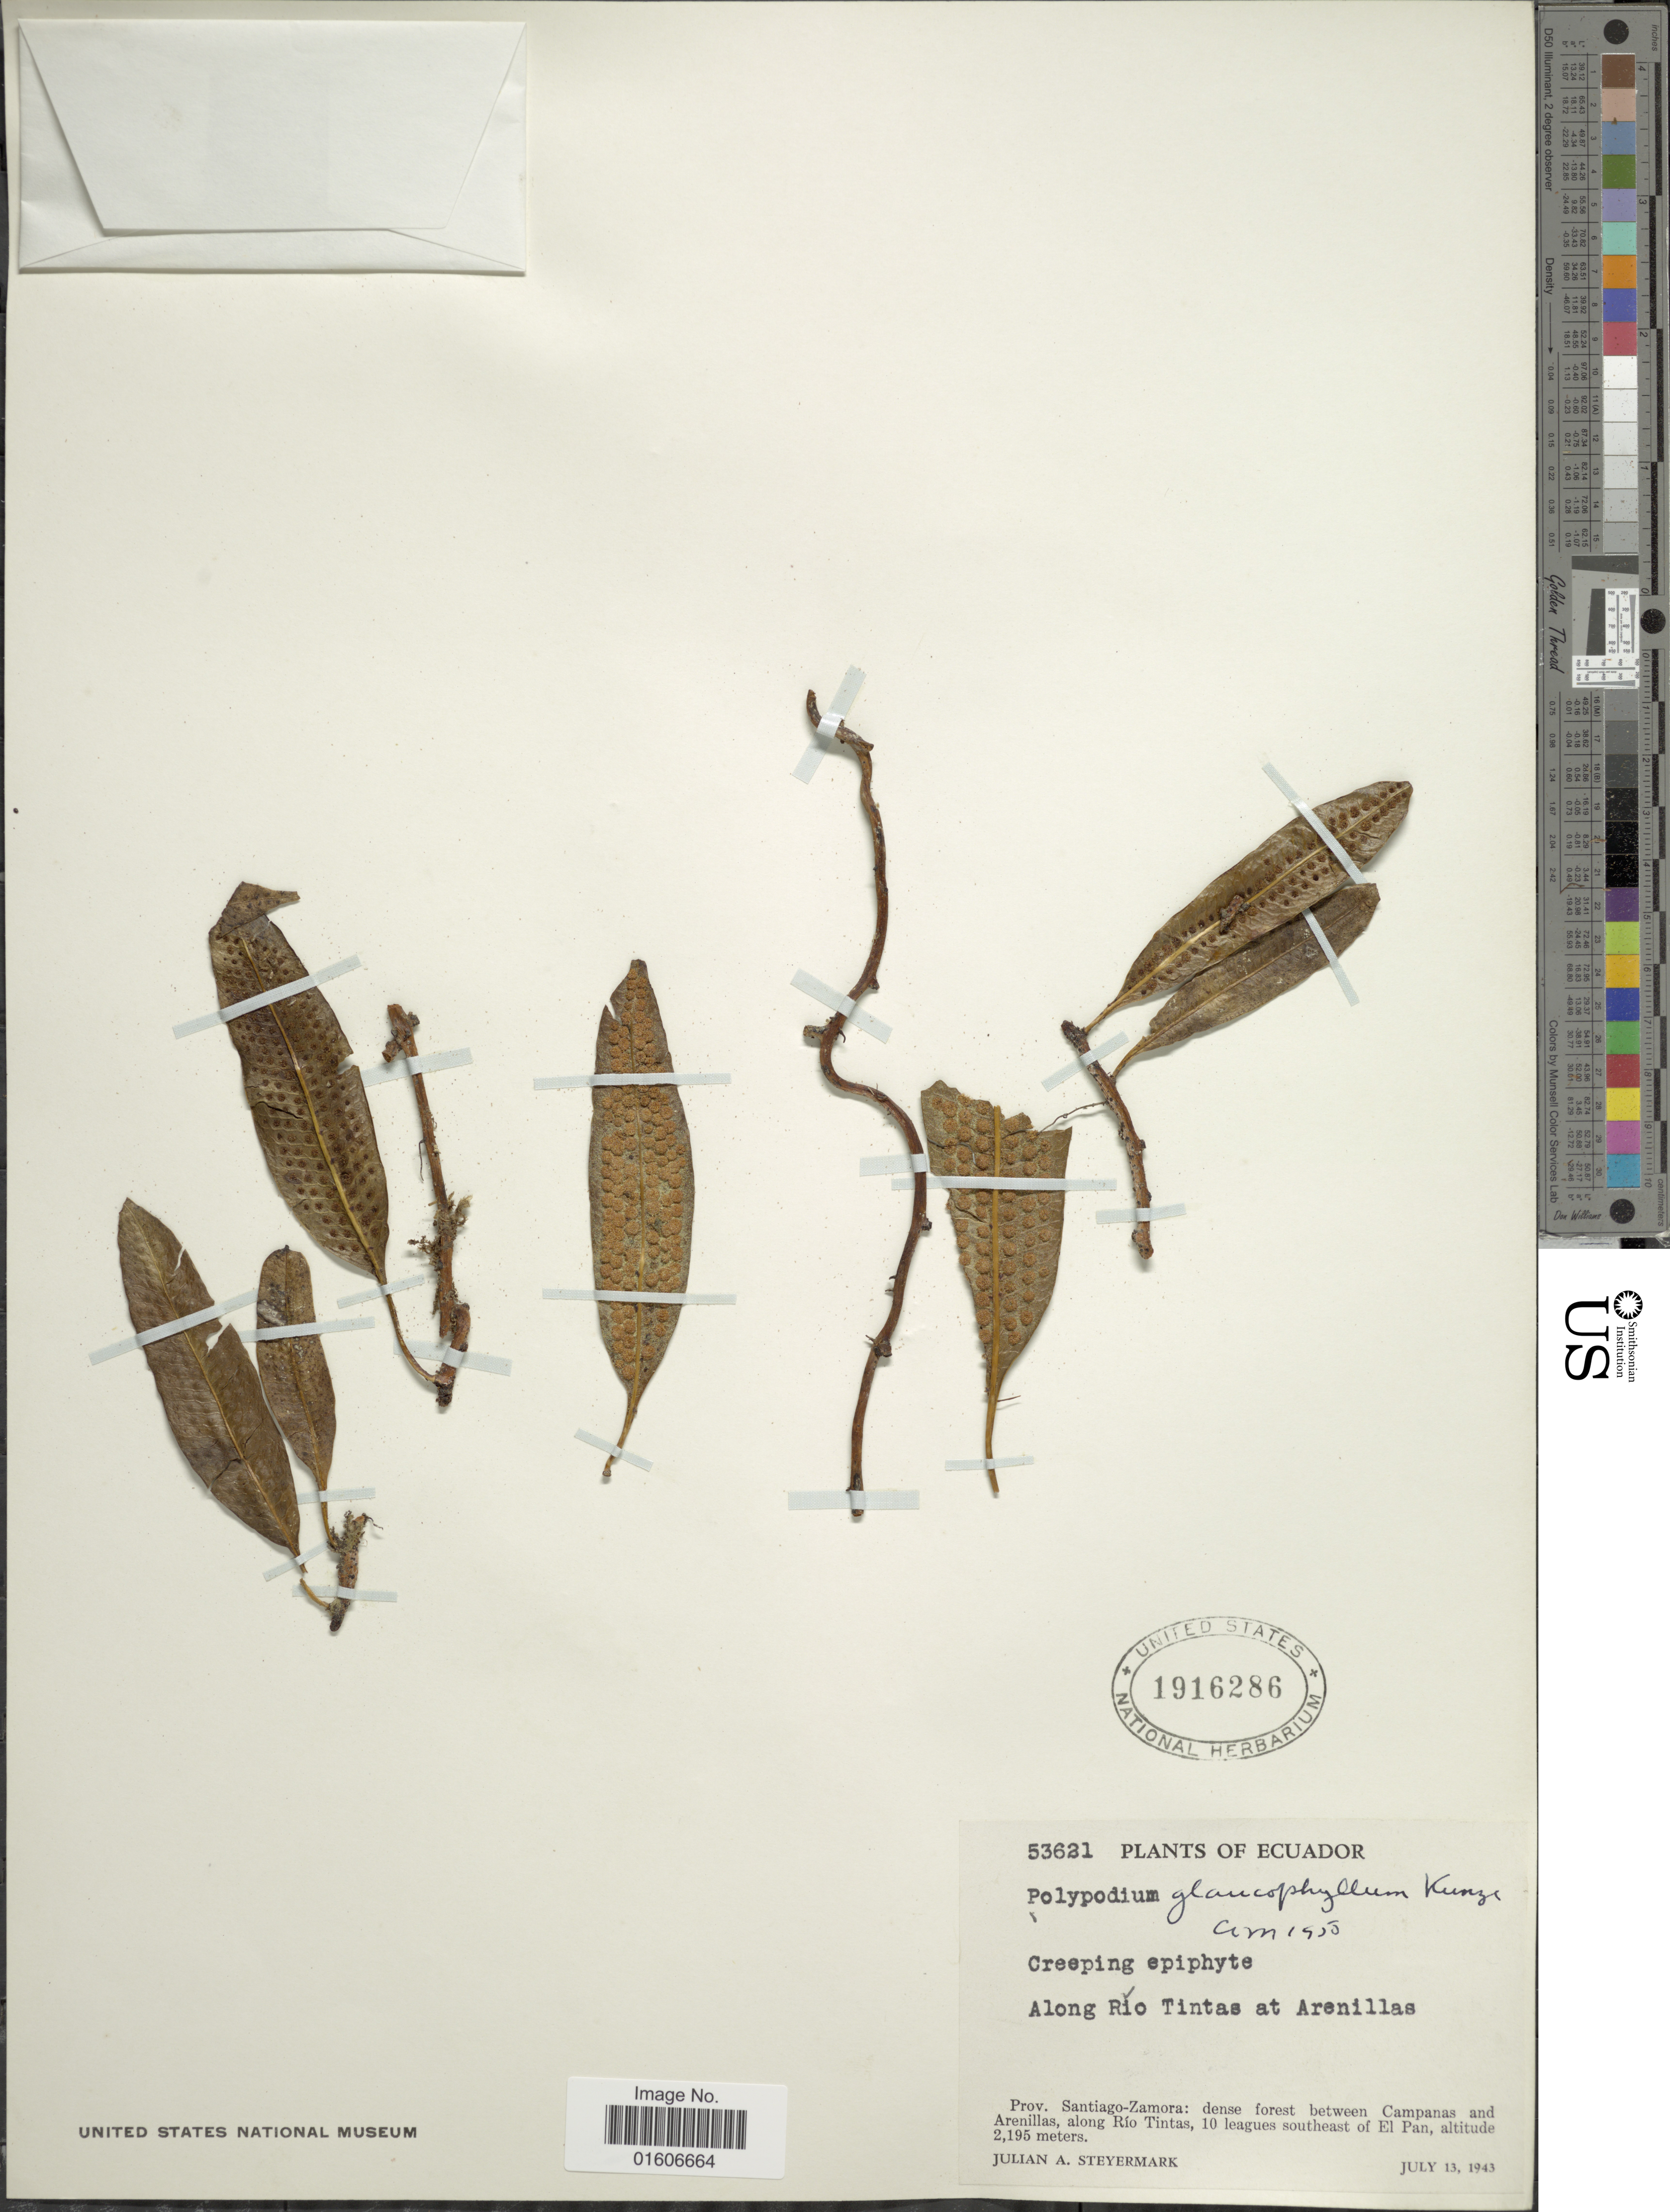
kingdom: Plantae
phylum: Tracheophyta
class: Polypodiopsida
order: Polypodiales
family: Polypodiaceae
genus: Serpocaulon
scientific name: Serpocaulon levigatum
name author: (Cav.) A.R. Sm.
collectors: J. Steyermark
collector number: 53621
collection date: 1943-07-13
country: Ecuador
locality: Along Rio Tintas at Arenillas. Prov. Santiago-Zamora: dense forest between Campanas and Arenillas, along Río Tintas, 10 leagues southeast of El Pan.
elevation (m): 2195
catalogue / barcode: US 1916286